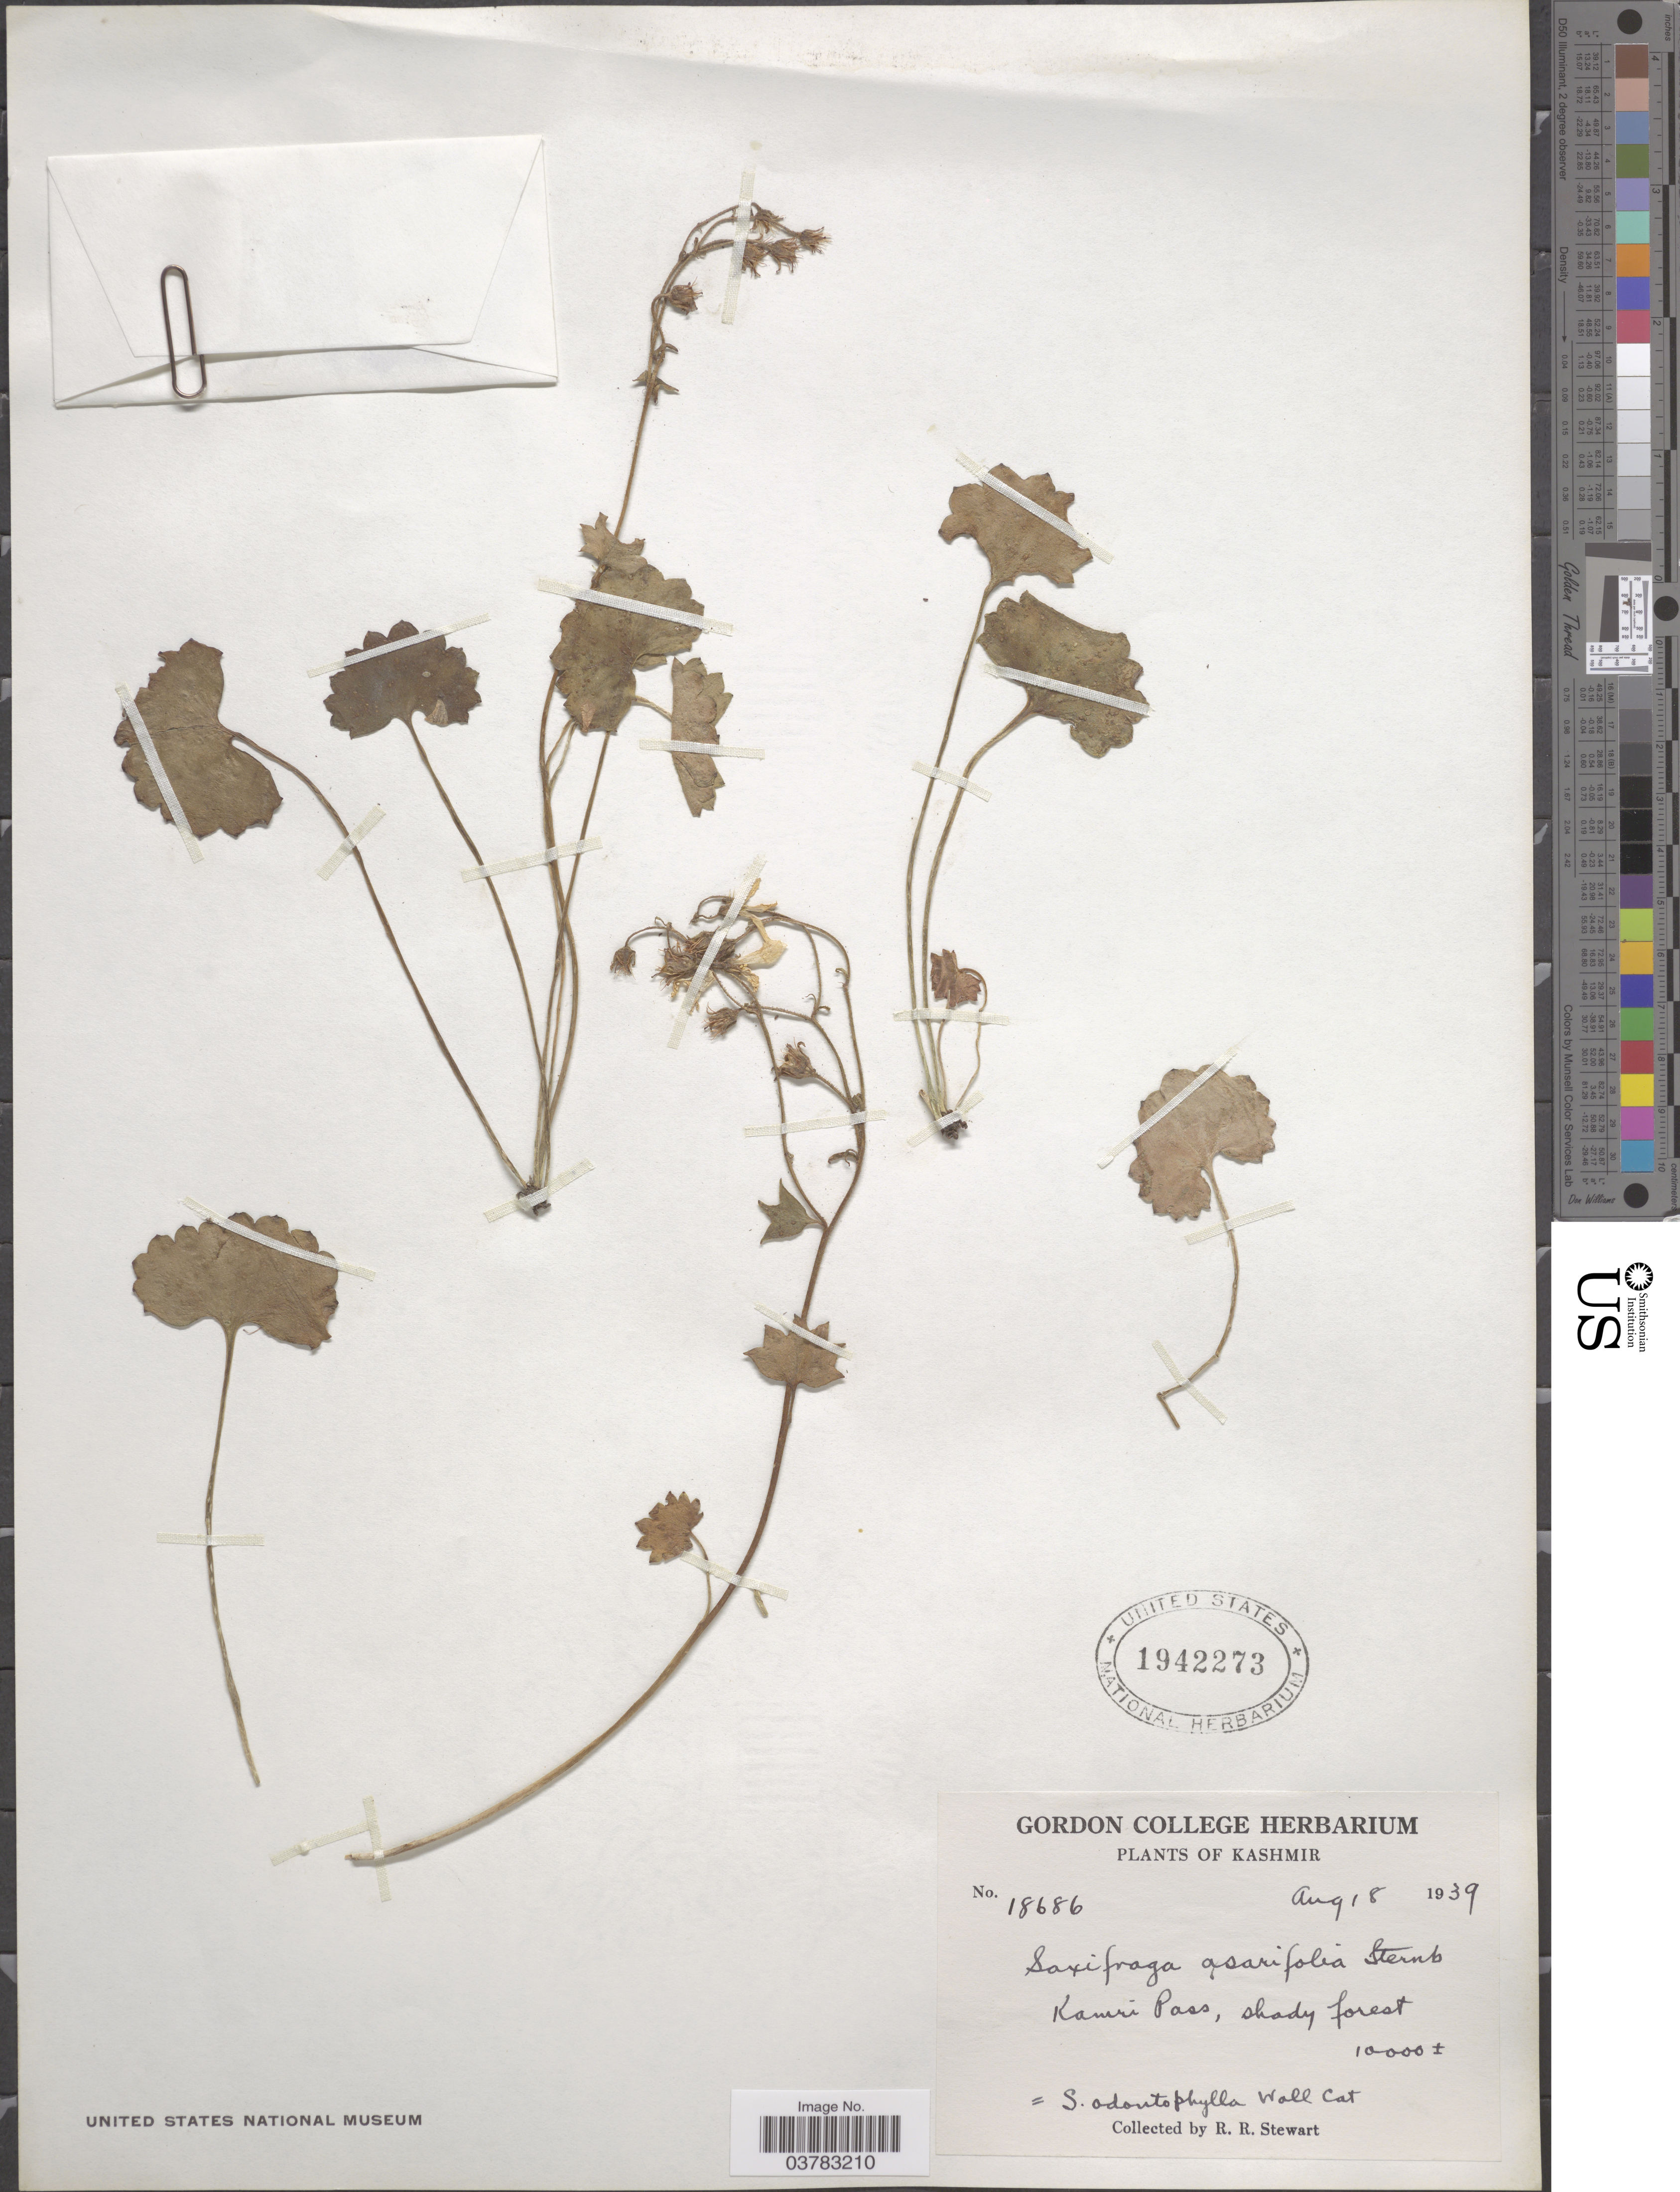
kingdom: Plantae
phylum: Tracheophyta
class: Magnoliopsida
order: Saxifragales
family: Saxifragaceae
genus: Saxifraga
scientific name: Saxifraga asarifolia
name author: Sternb.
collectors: R. Stewart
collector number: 18686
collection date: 1939-08-18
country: India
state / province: Jammu and Kashmir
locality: Kashmir. Kamri Pass, shady forest.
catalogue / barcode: US 1942273